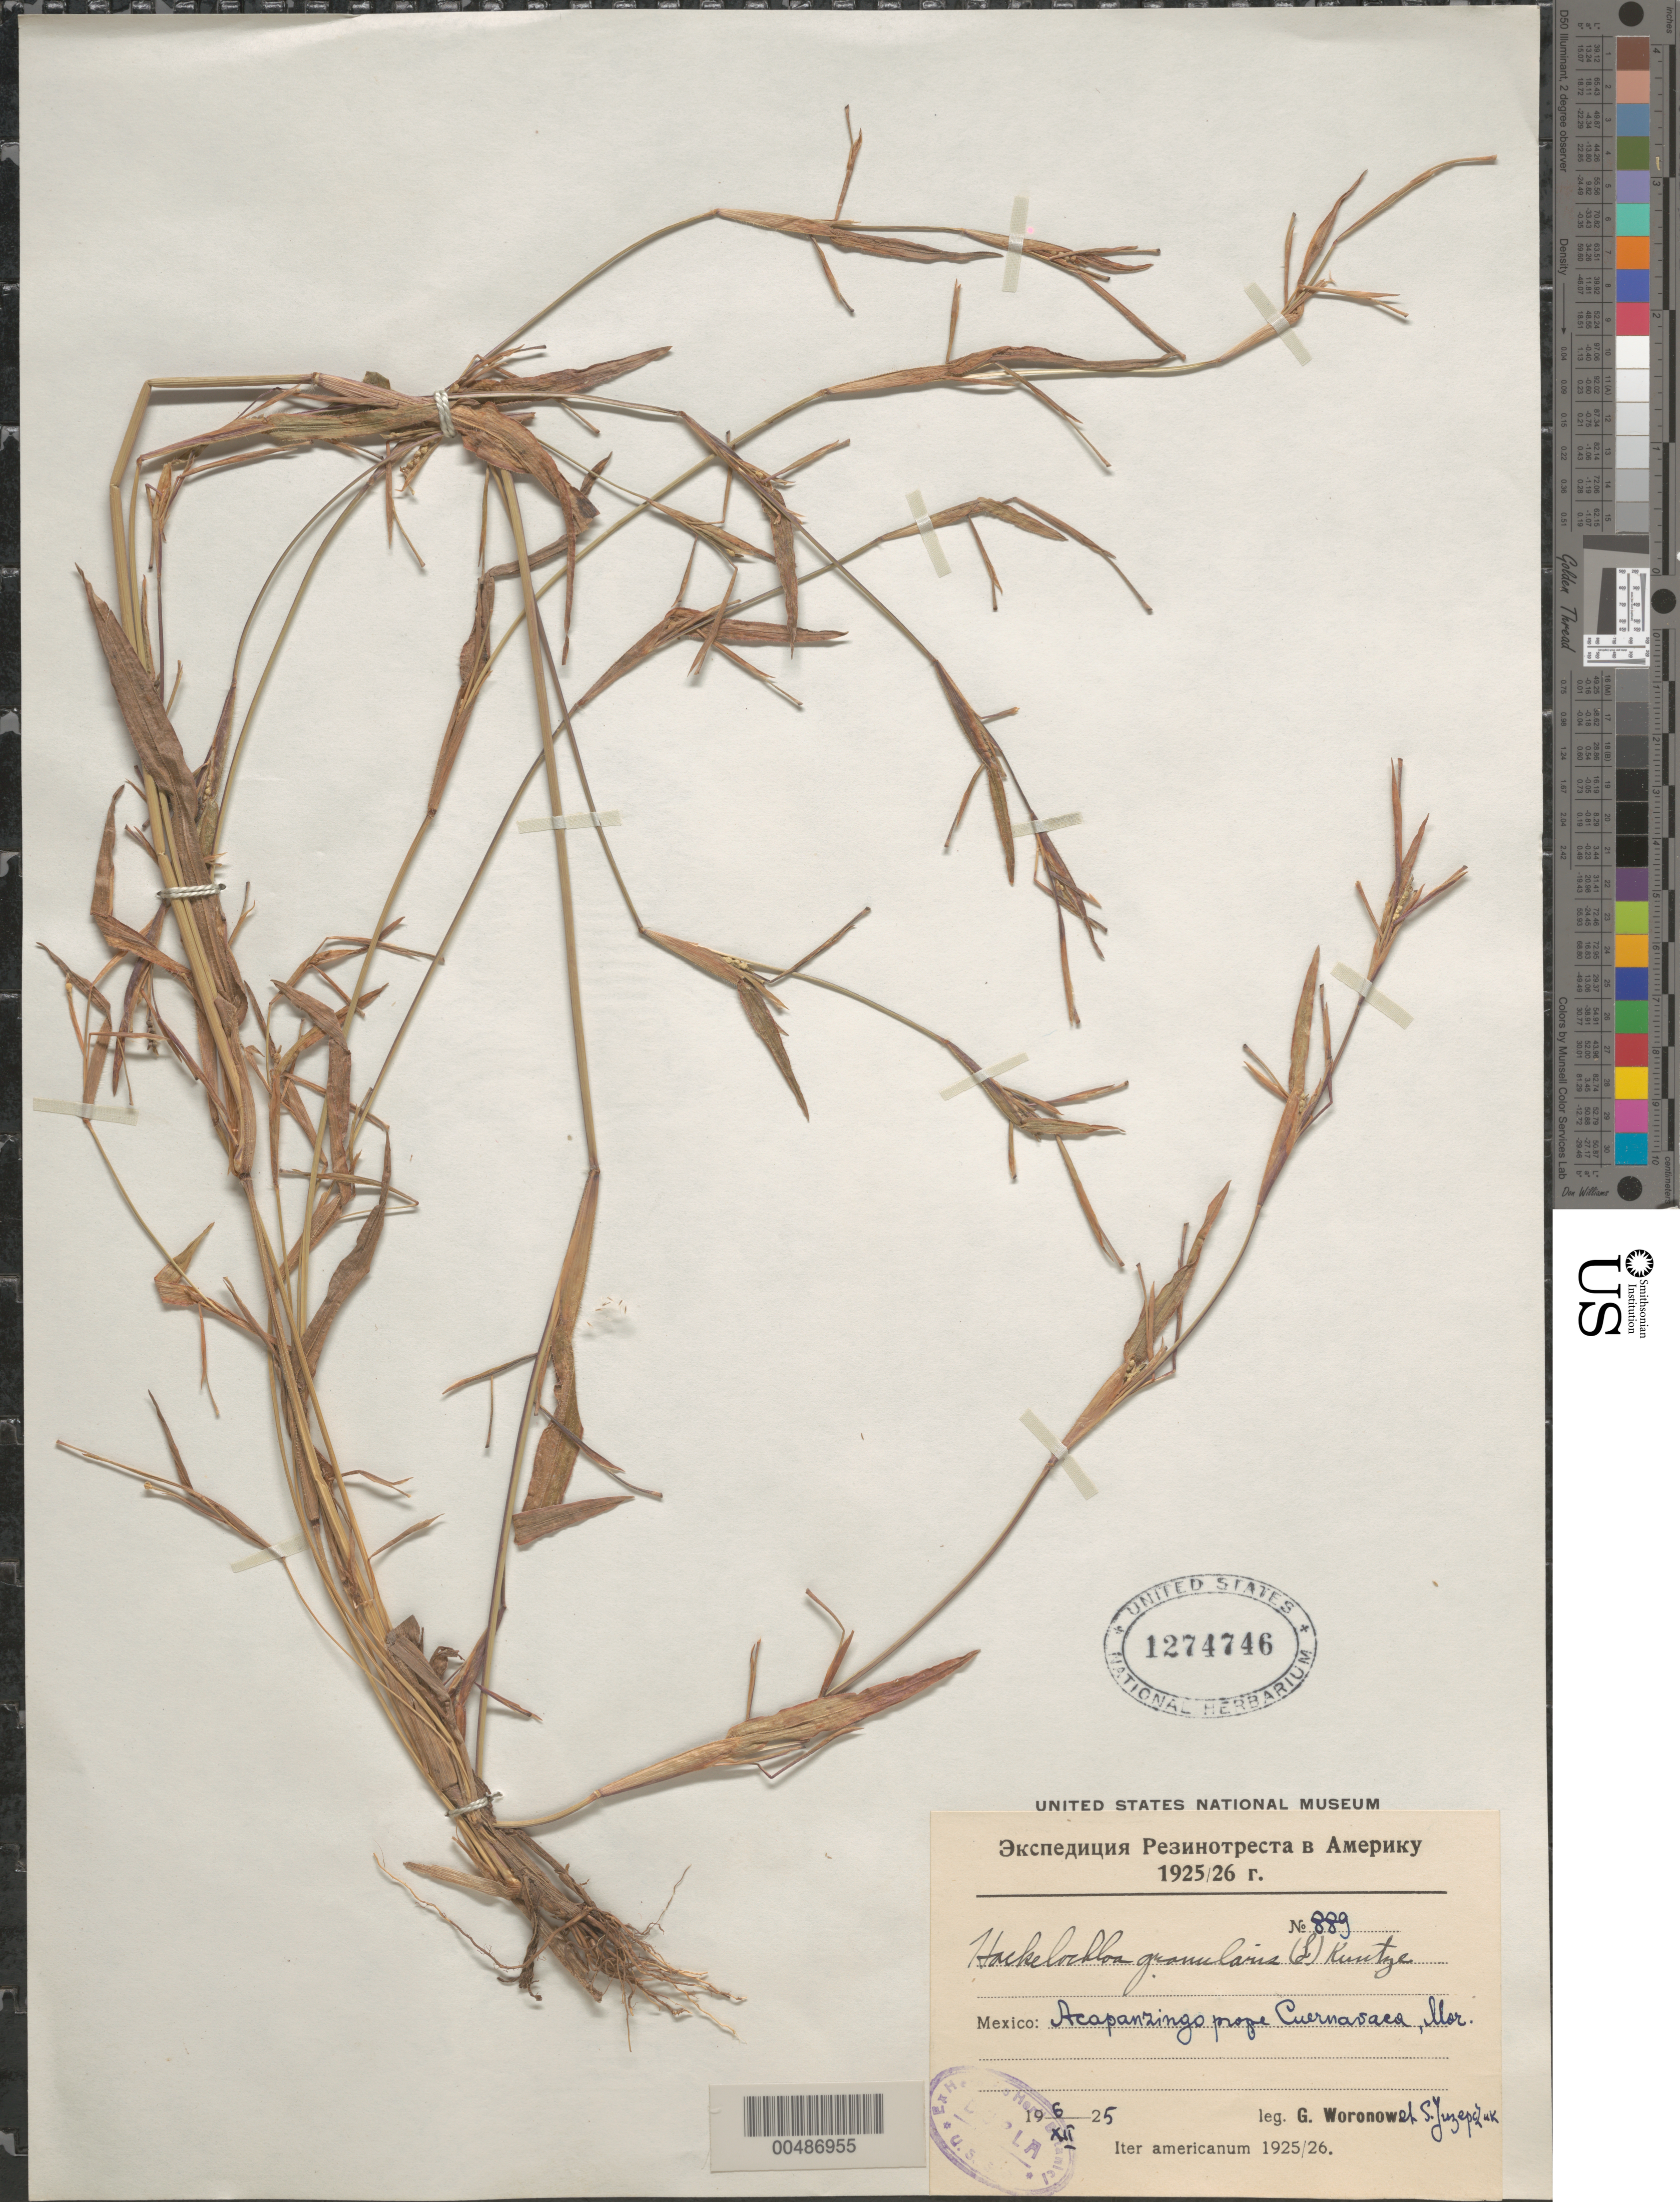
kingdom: Plantae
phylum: Tracheophyta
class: Liliopsida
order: Poales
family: Poaceae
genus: Hackelochloa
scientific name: Hackelochloa granularis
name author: (L.) Kuntze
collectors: G. Woronow & S. Juzepczi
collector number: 889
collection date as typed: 6 Dec 1925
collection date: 1925-12-06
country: Mexico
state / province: Morelos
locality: Acapanzingo prope Cuernavaca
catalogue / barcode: US 1274746